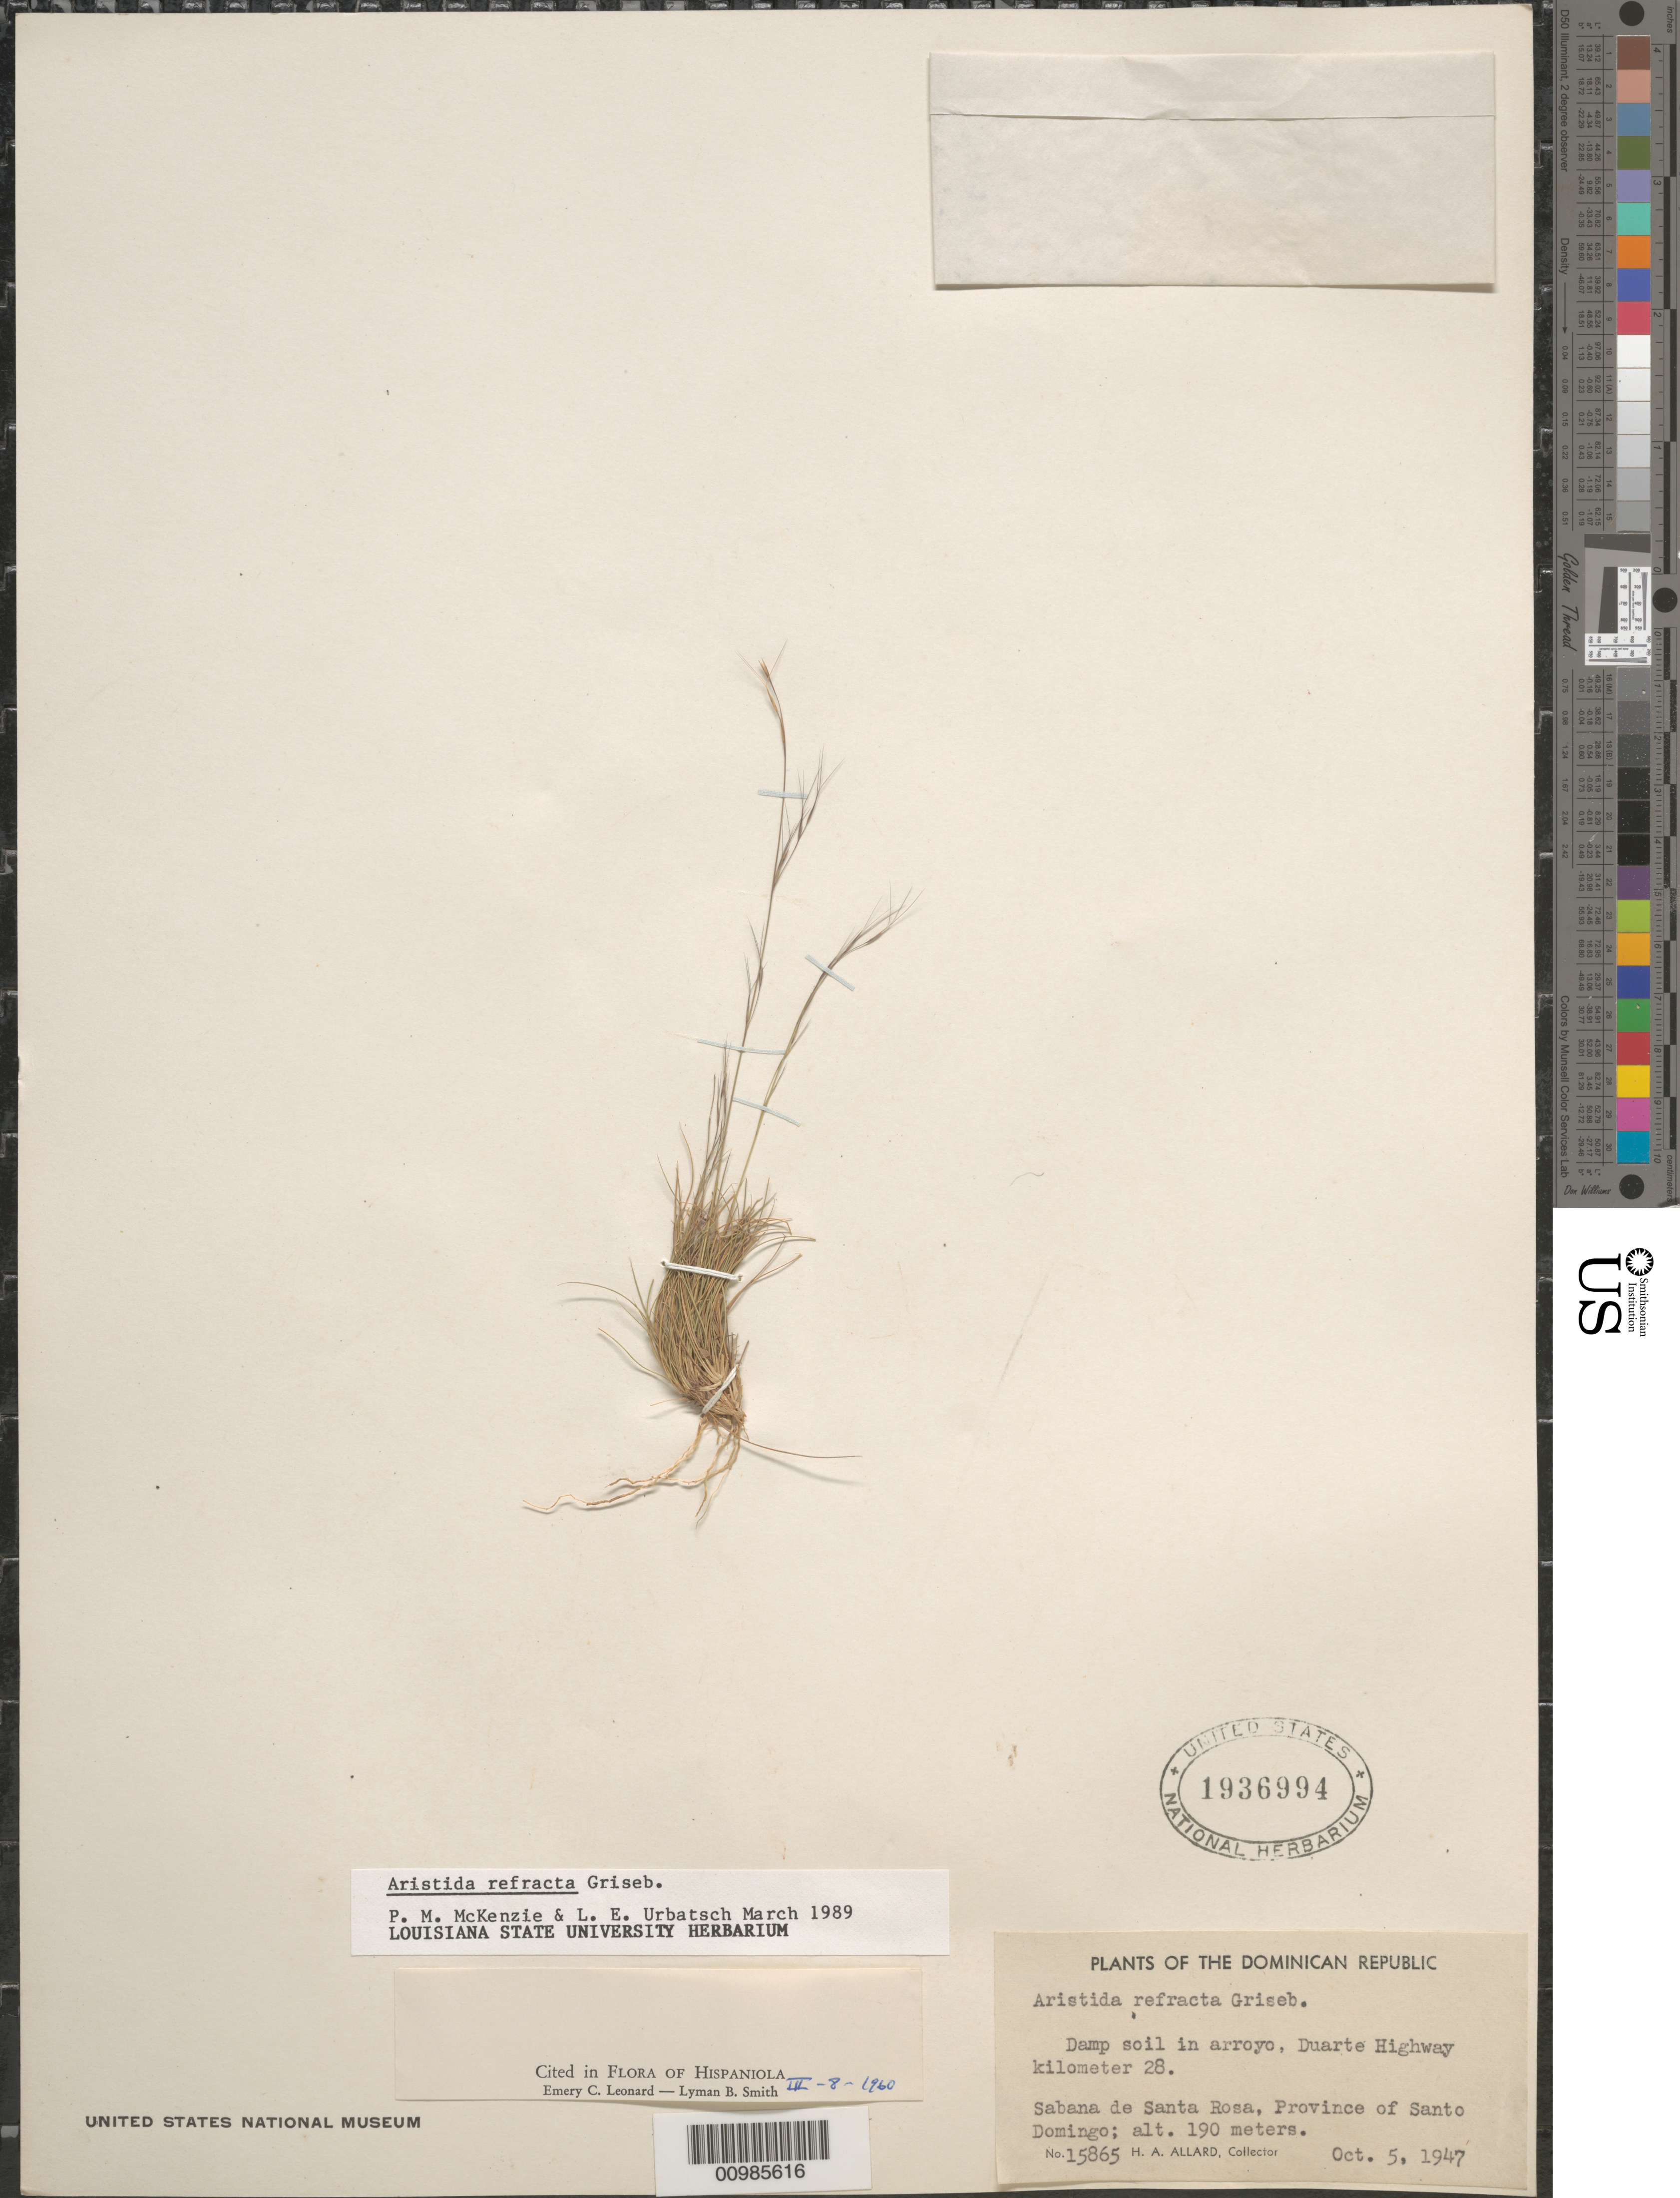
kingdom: Plantae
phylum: Tracheophyta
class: Liliopsida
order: Poales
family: Poaceae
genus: Aristida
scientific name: Aristida refracta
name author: Griseb.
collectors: H. A. Allard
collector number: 15865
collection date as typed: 05 Oct 1947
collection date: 1947-10-05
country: Dominican Republic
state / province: Distrito Nacional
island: Hispaniola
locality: Sabana de Santa Rosa, Duarte Highway km. 28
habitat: deep soil in arroyo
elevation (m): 190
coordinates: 0 N, 0 E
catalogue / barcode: US 1936994